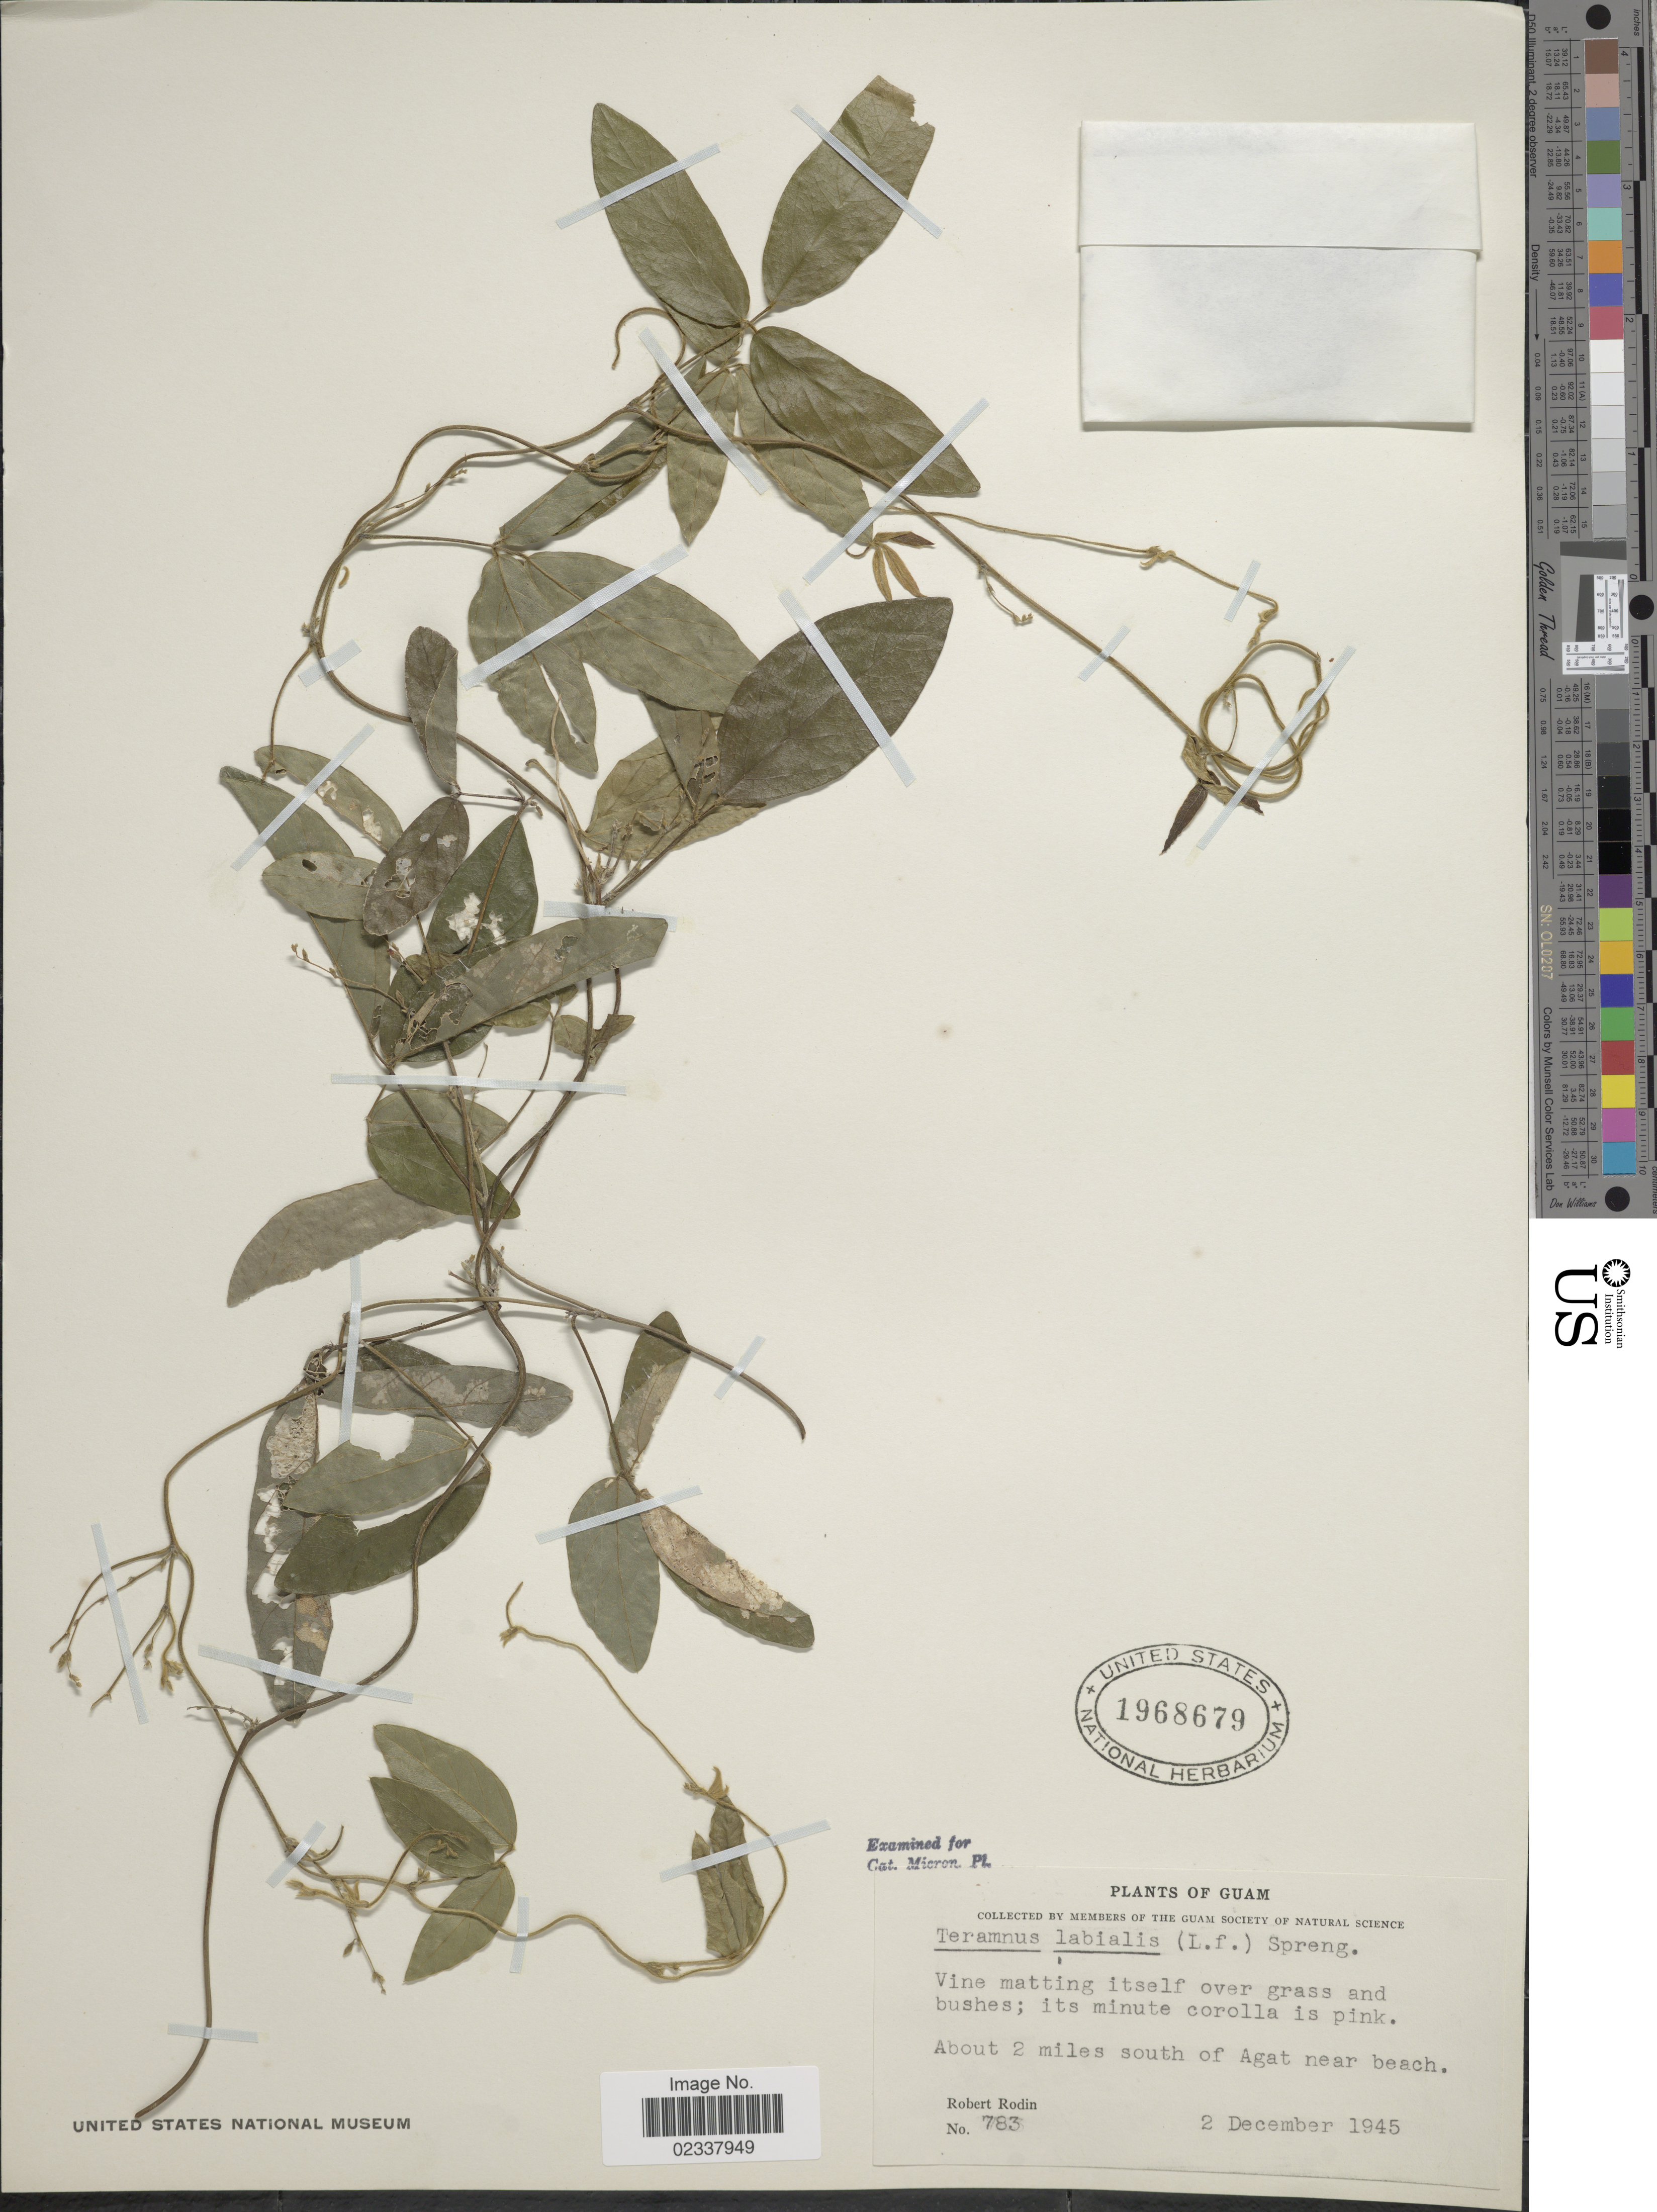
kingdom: Plantae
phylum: Tracheophyta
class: Magnoliopsida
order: Fabales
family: Fabaceae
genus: Teramnus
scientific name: Teramnus labialis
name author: (L. f.) Spreng.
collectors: R. Rodin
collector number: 783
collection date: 1945-12-02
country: Guam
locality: About 2 miles south of Agat near beach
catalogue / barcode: US 1968679